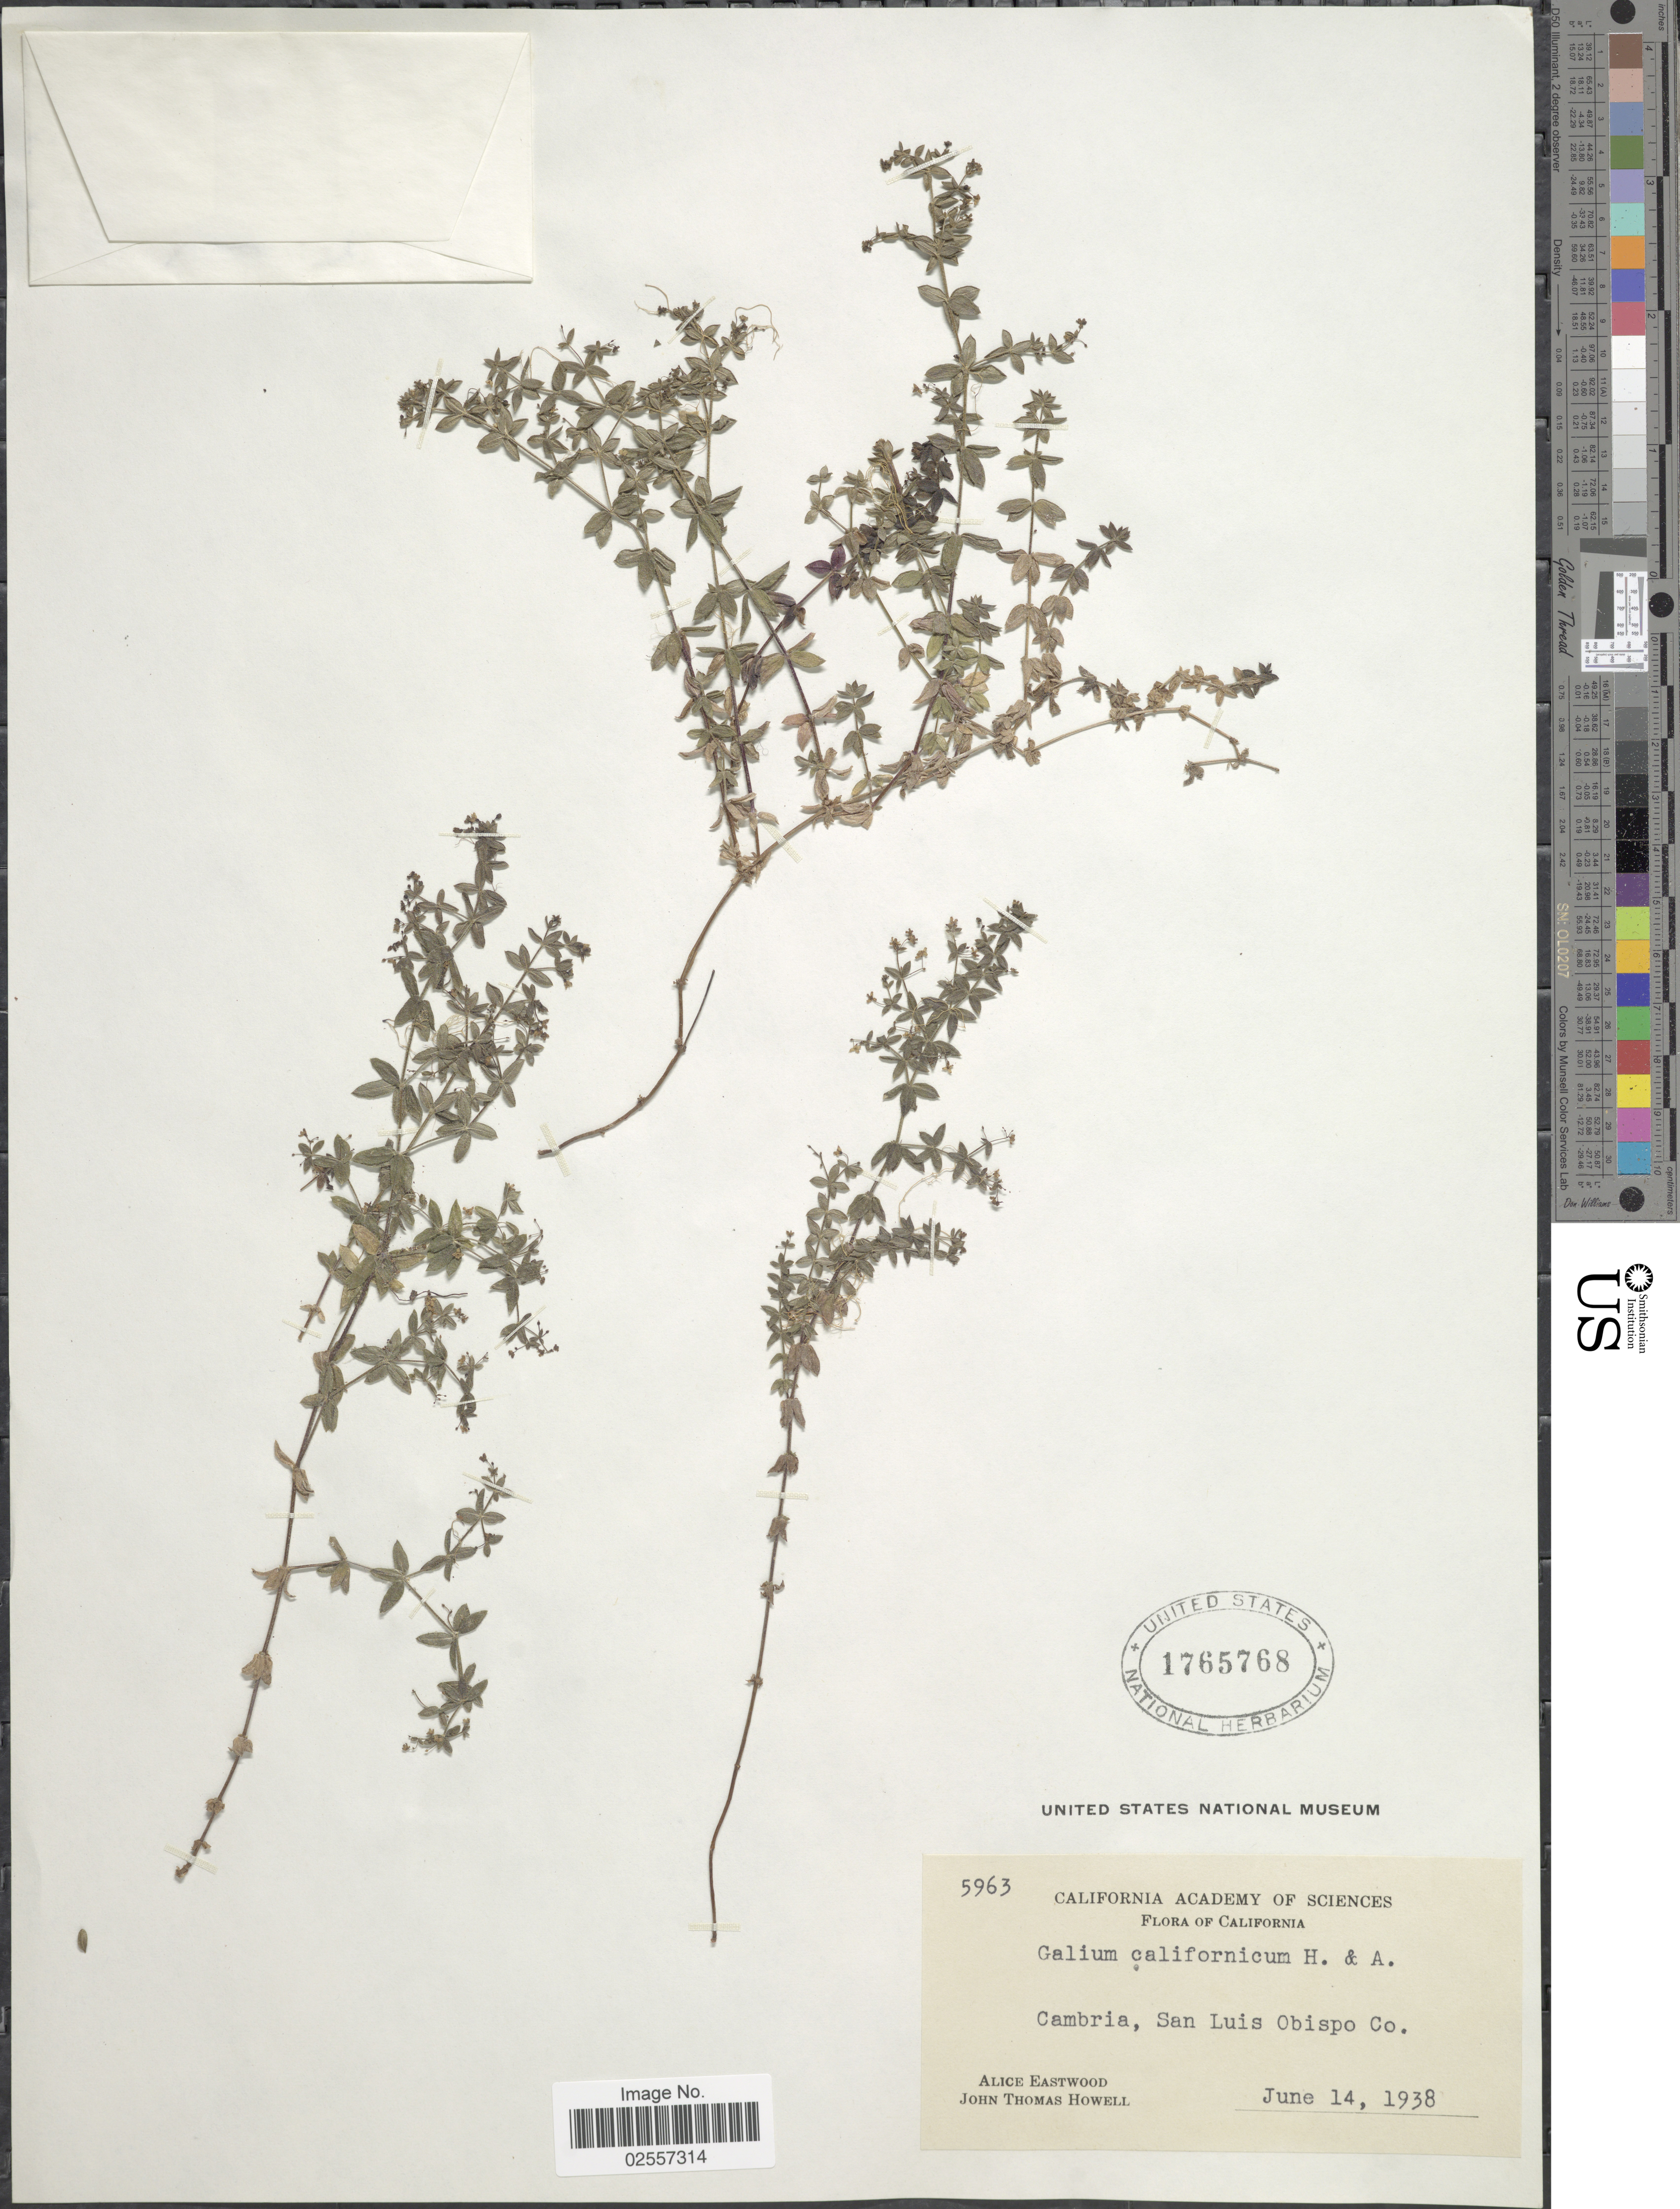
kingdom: Plantae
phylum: Tracheophyta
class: Magnoliopsida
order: Gentianales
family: Rubiaceae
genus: Galium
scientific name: Galium californicum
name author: Hook. & Arn.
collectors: A. Eastwood & J. T. Howell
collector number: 5963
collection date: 1938-06-14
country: United States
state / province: California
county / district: San Luis Obispo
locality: Cambria, San Luis Obispo Co.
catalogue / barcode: US 1765768